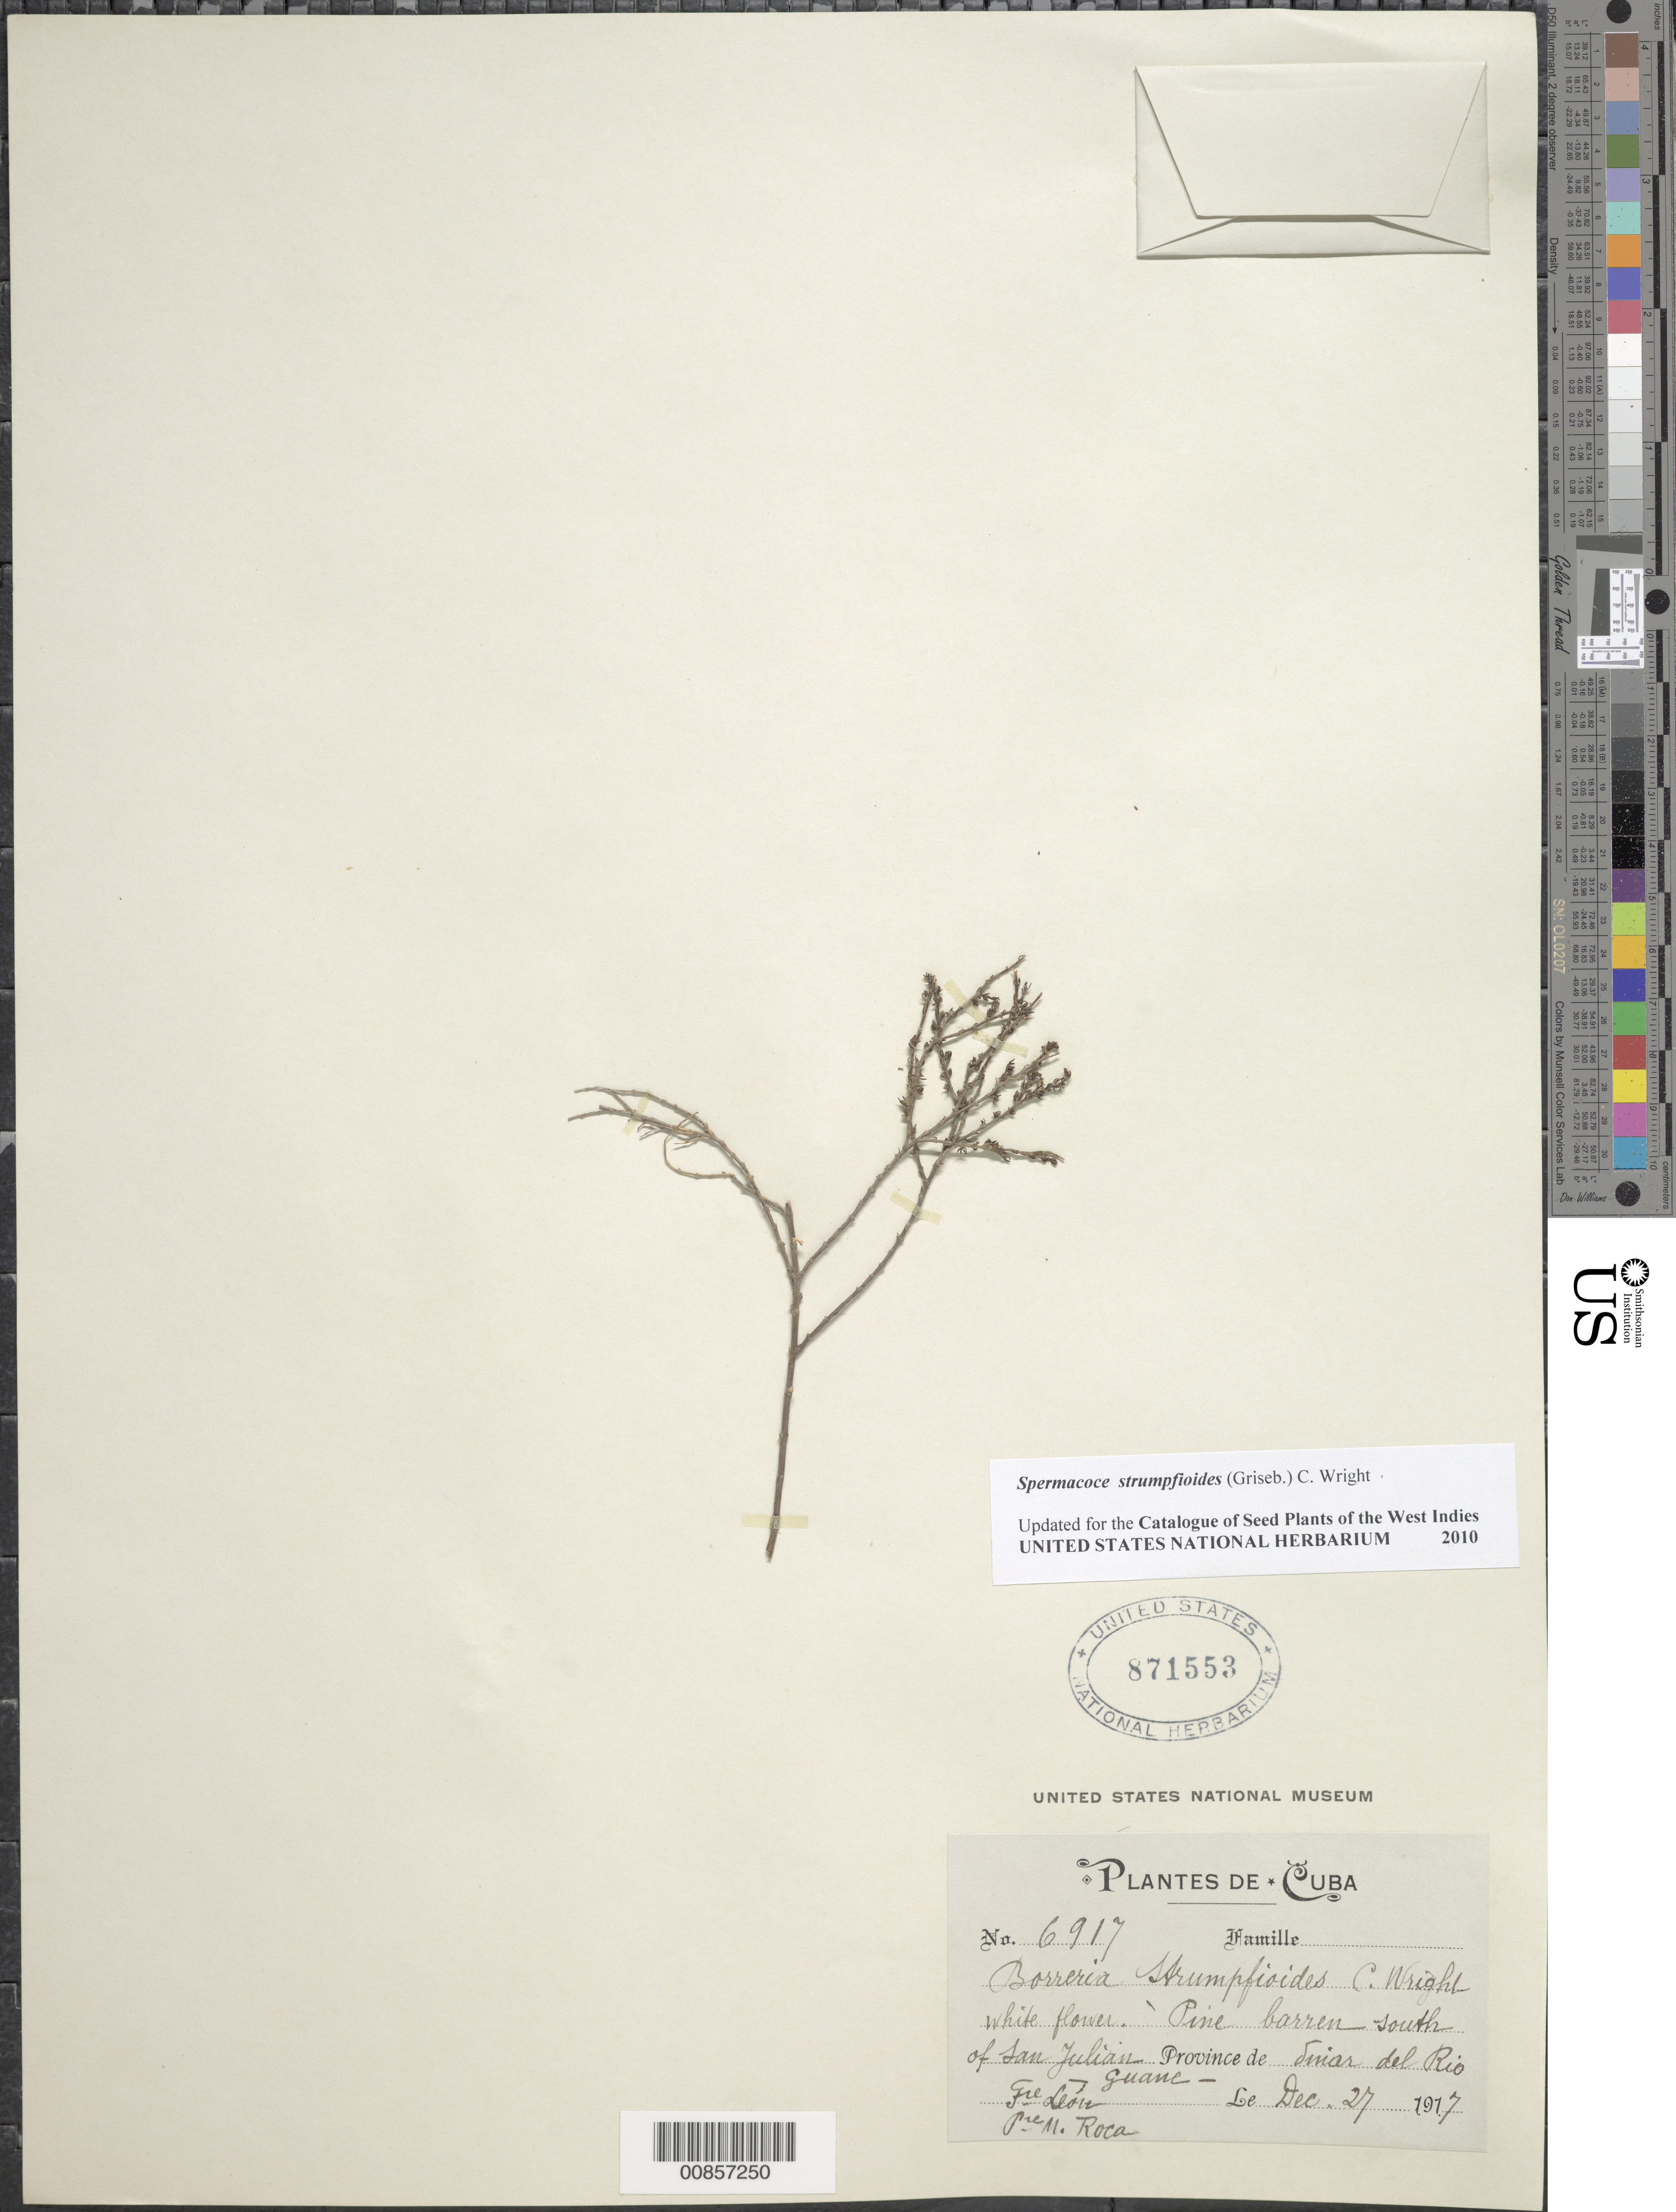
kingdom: Plantae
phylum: Tracheophyta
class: Magnoliopsida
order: Gentianales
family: Rubiaceae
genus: Spermacoce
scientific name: Spermacoce strumpfioides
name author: (Griseb.) C. Wright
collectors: Bro. León & M. Roca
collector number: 6917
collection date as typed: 27 Dec 1917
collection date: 1917-12-27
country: Cuba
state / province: Pinar del Río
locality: South of San Julian, Guane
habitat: Pine barren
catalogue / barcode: US 871553